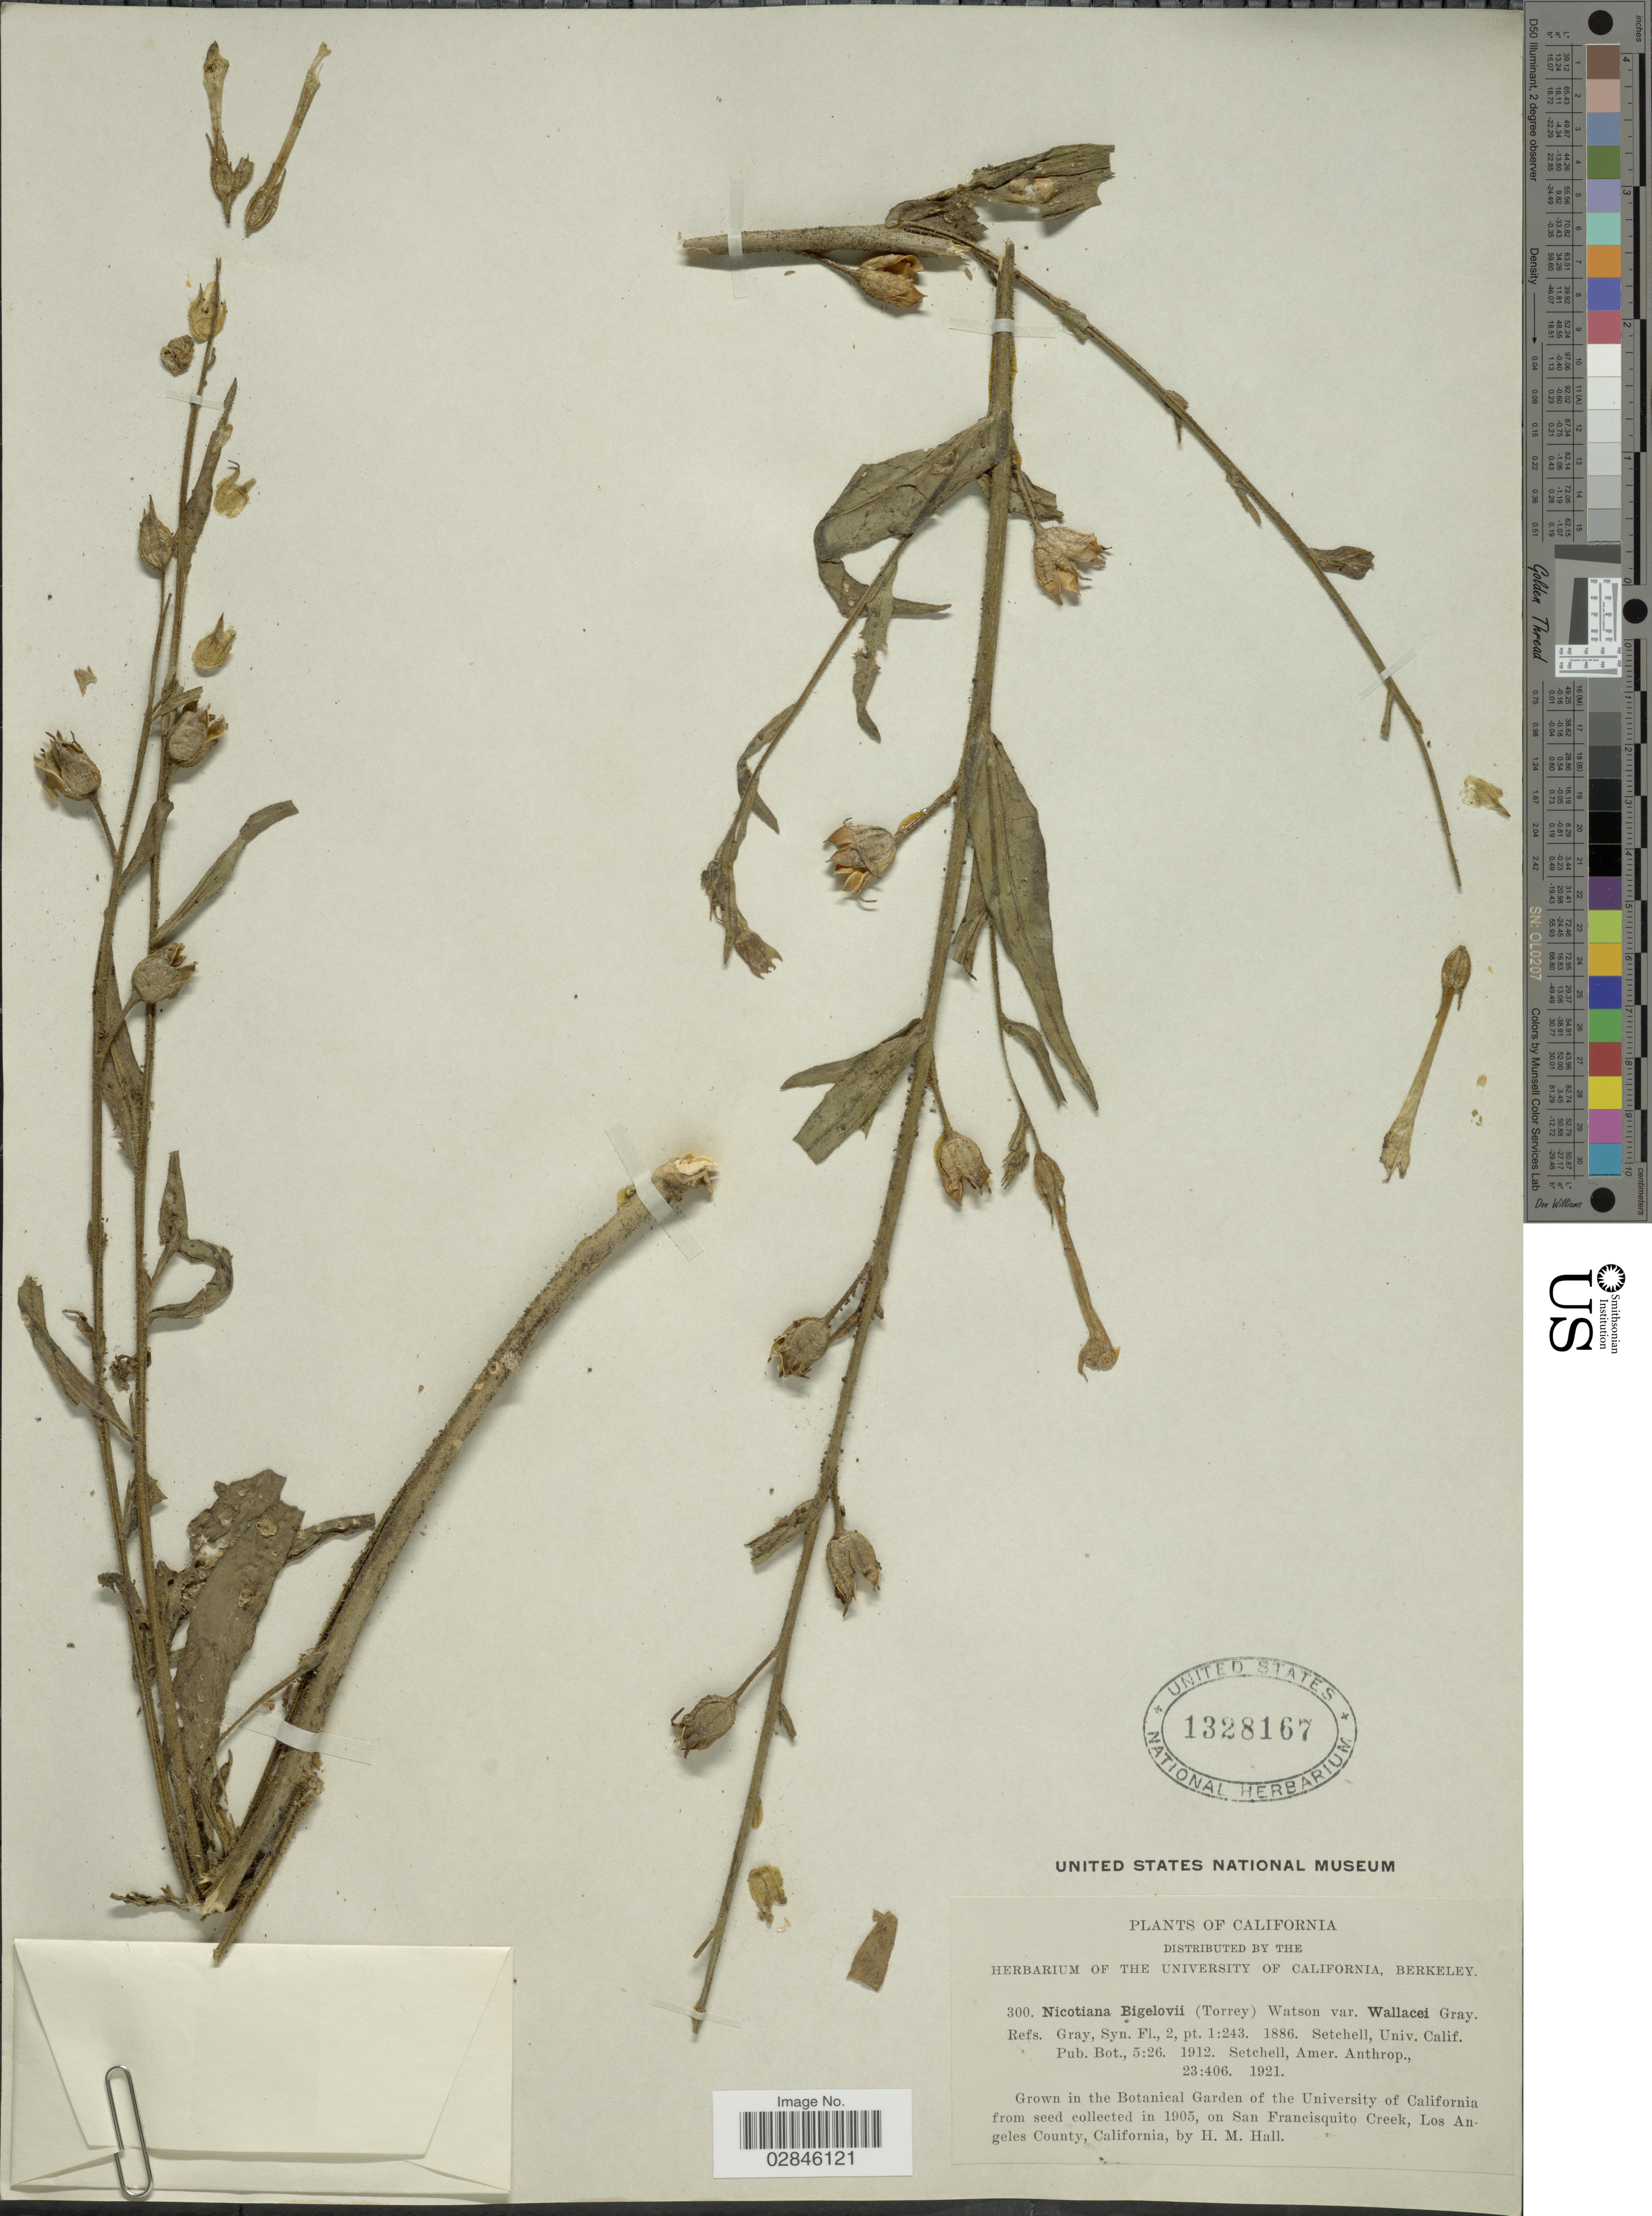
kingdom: Plantae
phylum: Tracheophyta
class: Magnoliopsida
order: Solanales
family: Solanaceae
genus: Nicotiana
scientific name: Nicotiana bigelovii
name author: S. Watson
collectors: H. M. Hall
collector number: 300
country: United States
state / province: California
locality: Botanical Garden of the University of California.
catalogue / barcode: US 1328167